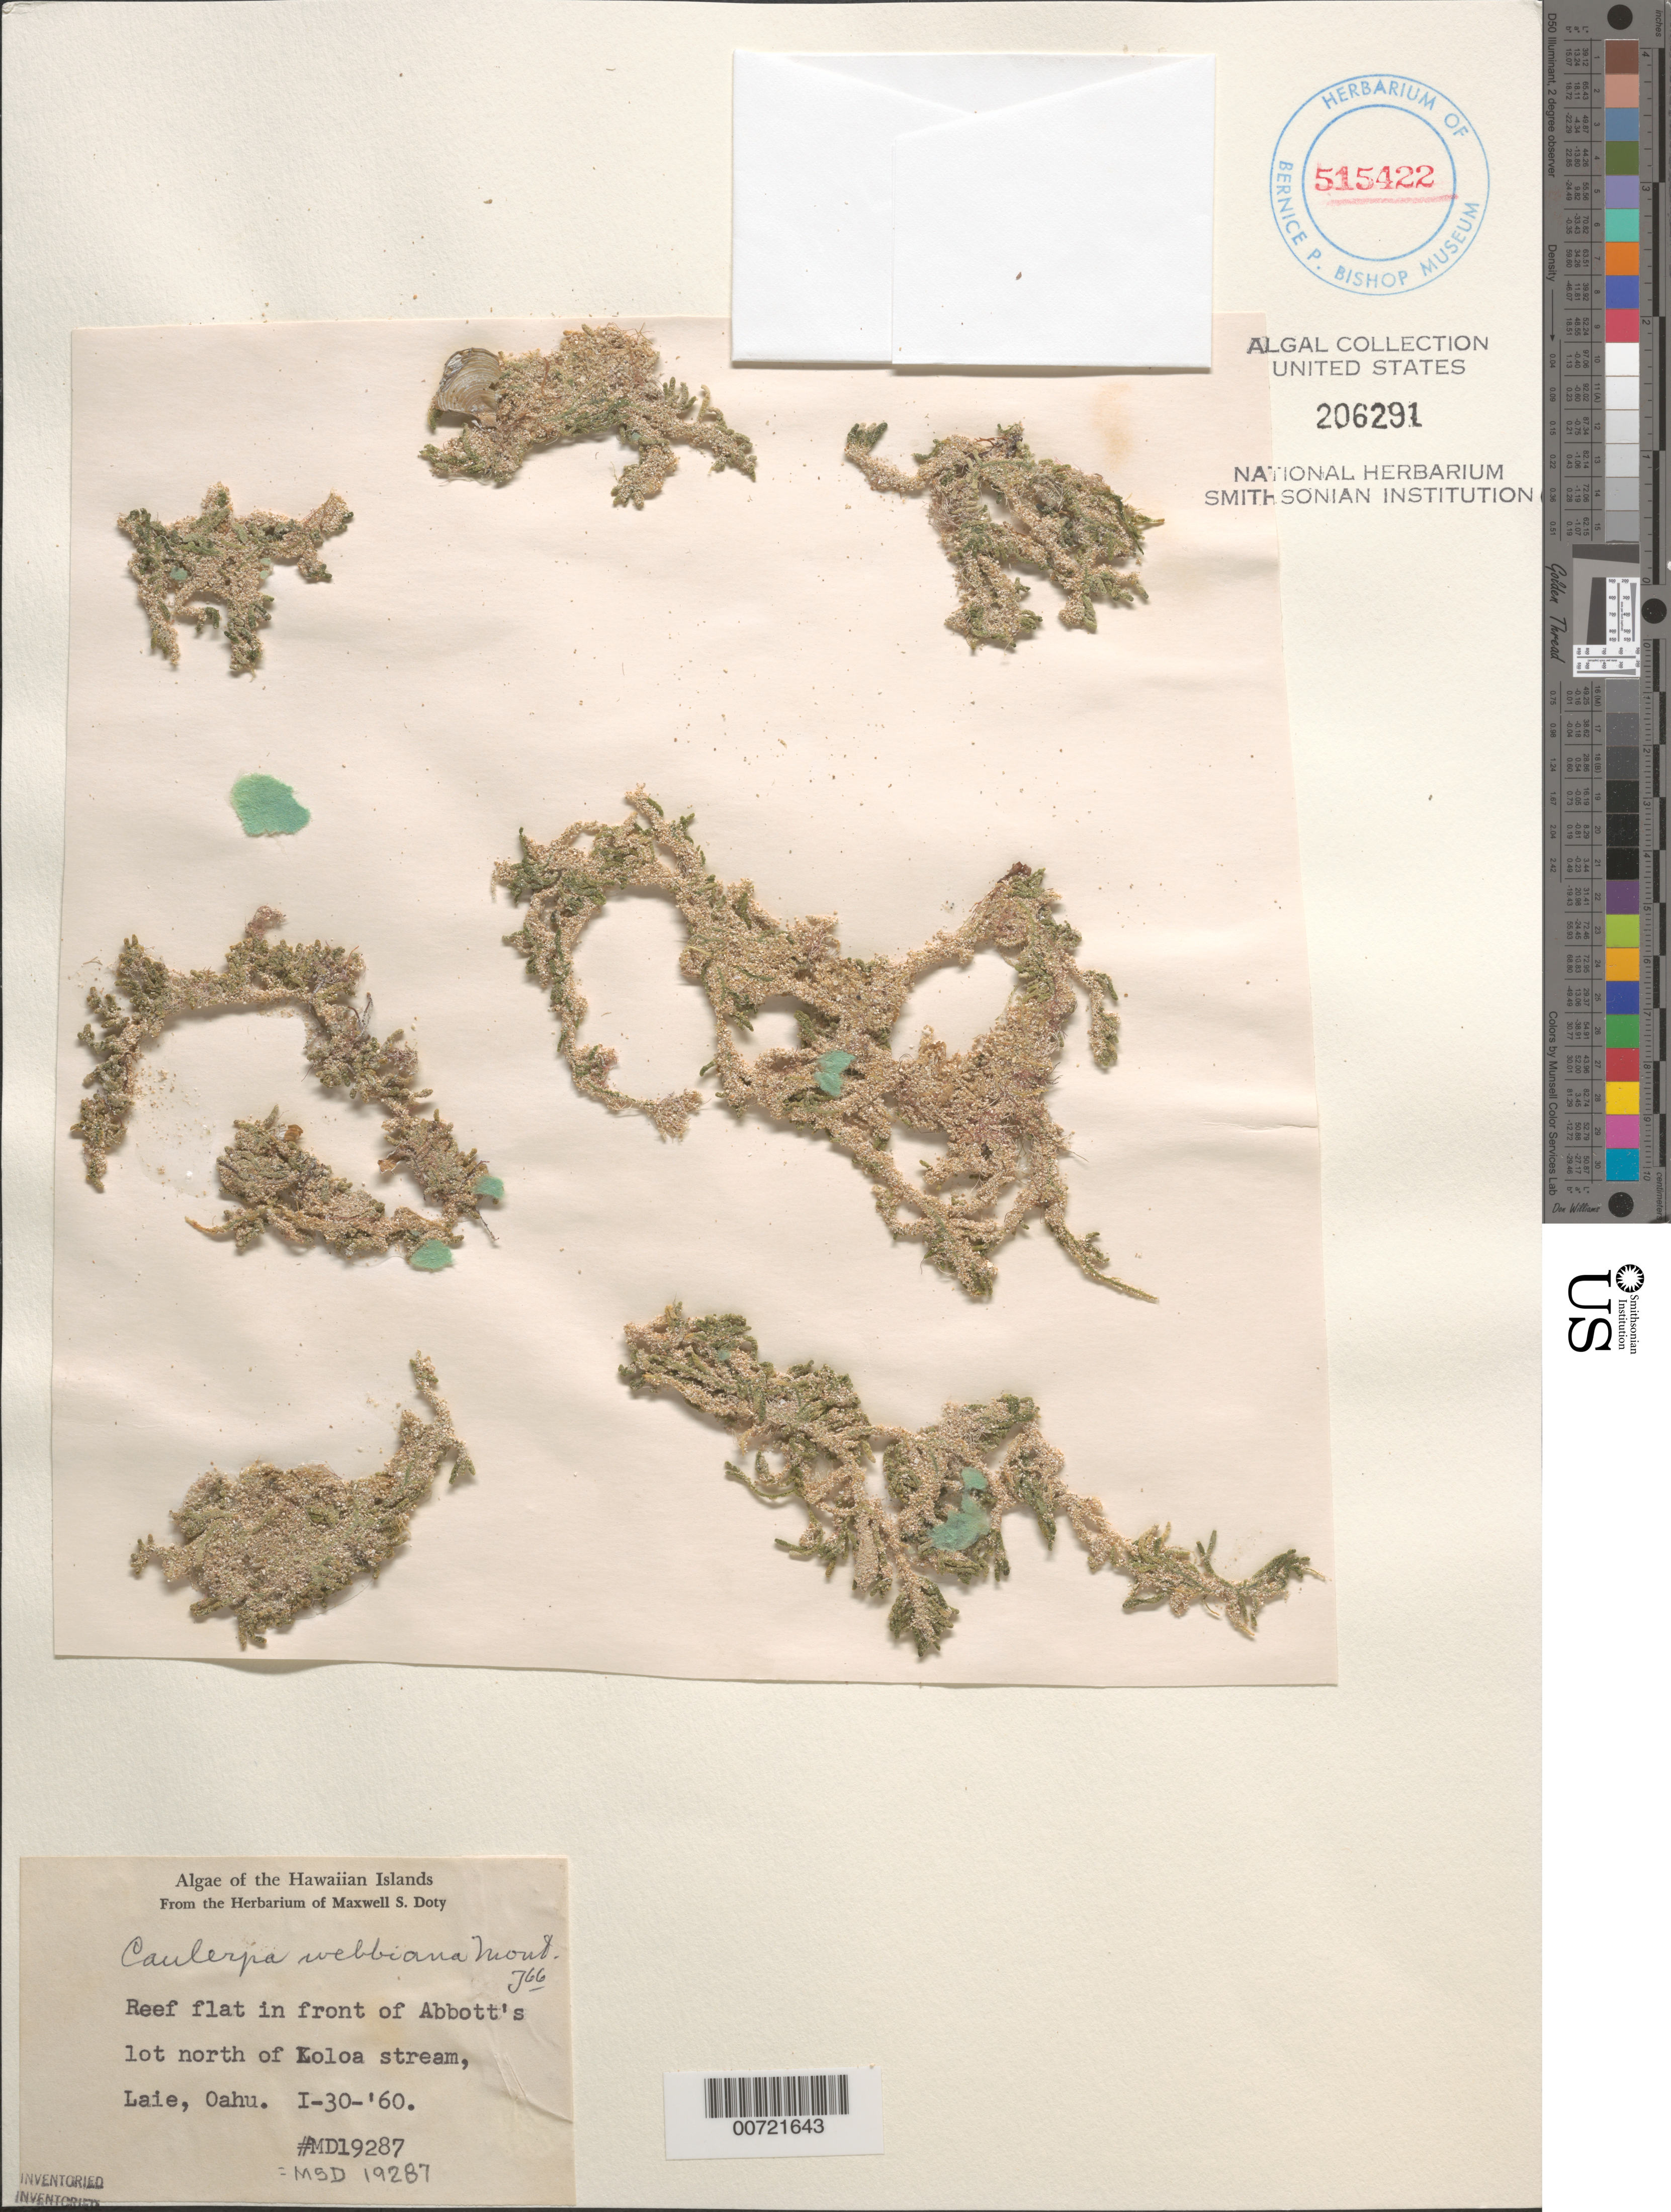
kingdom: Plantae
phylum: Chlorophyta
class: Ulvophyceae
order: Bryopsidales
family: Caulerpaceae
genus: Caulerpa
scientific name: Caulerpa webbiana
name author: Mont.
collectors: M. S.Doty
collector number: MSD 19287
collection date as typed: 30 Jan 1960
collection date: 1960-01-30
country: United States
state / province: Hawaii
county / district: Honolulu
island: Oahu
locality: Laie, reef flat in front of Abbott's lot north of Kaloa Stream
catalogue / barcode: US 206291